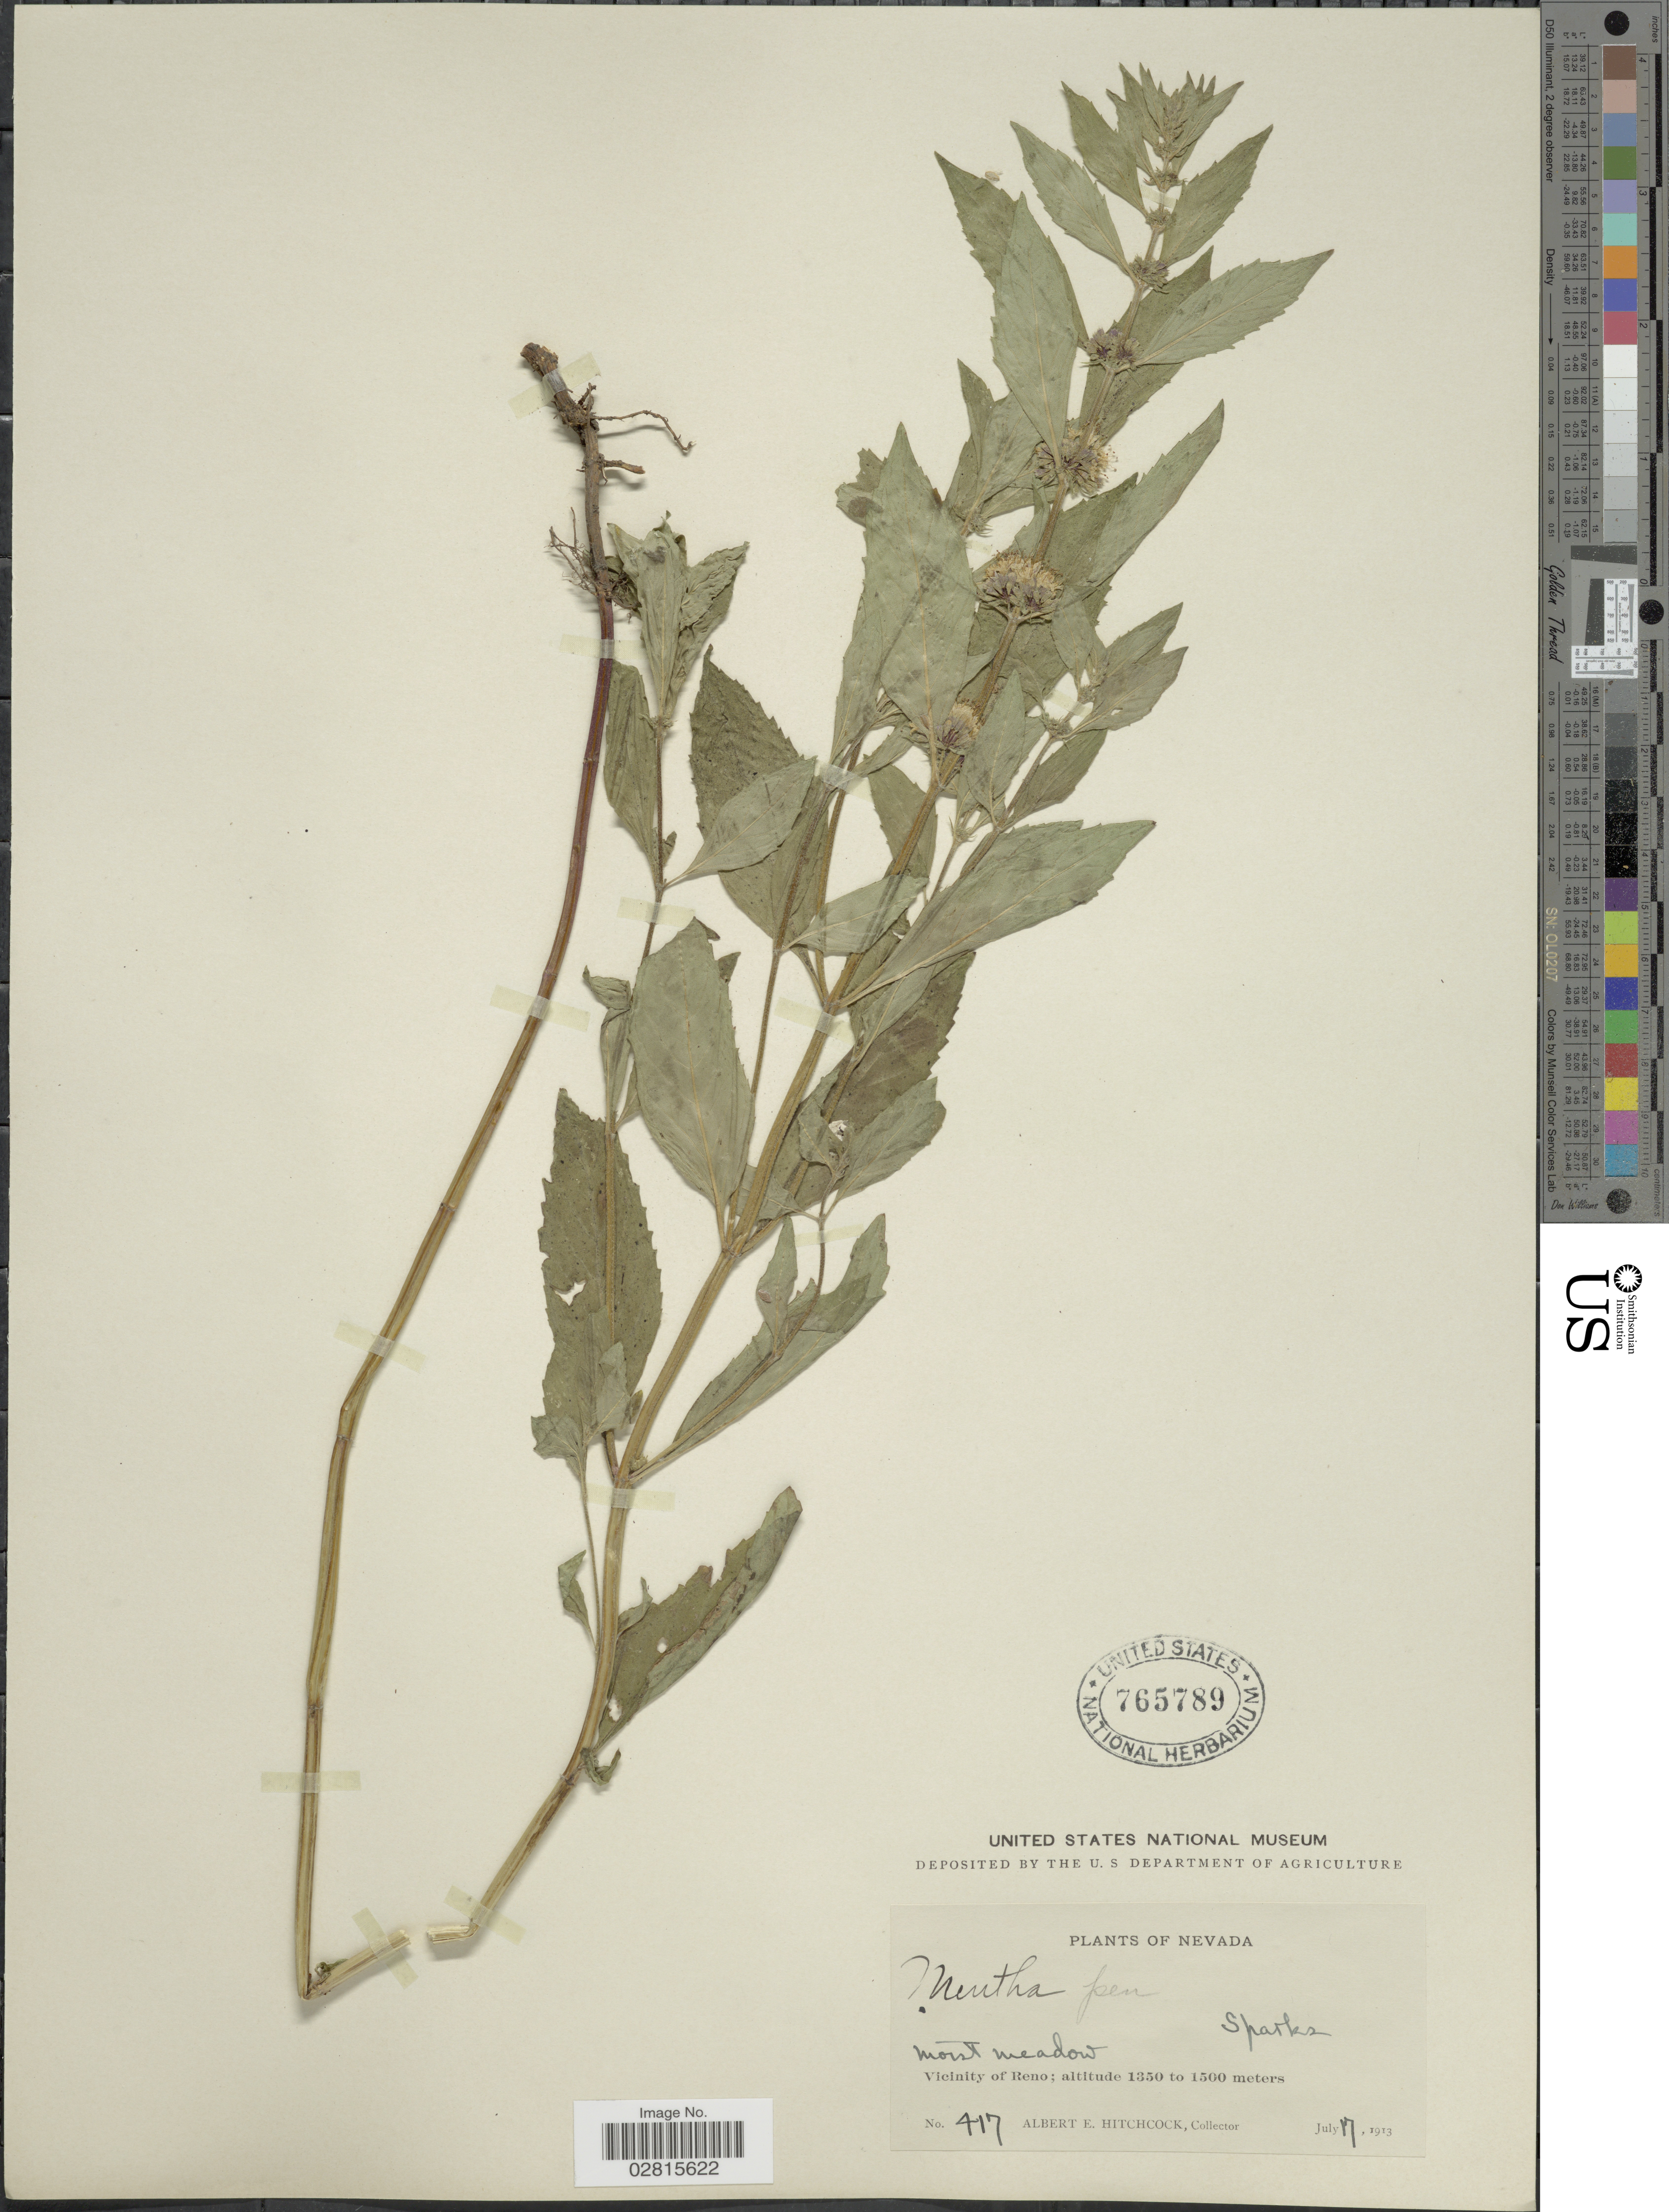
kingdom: Plantae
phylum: Tracheophyta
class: Magnoliopsida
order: Lamiales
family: Lamiaceae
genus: Mentha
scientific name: Mentha penardii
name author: (Briq.) Rydb.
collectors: A. Hitchcock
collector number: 417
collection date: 1913-07-17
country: United States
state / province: Nevada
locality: Vicinity of Reno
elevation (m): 1350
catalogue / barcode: US 765789